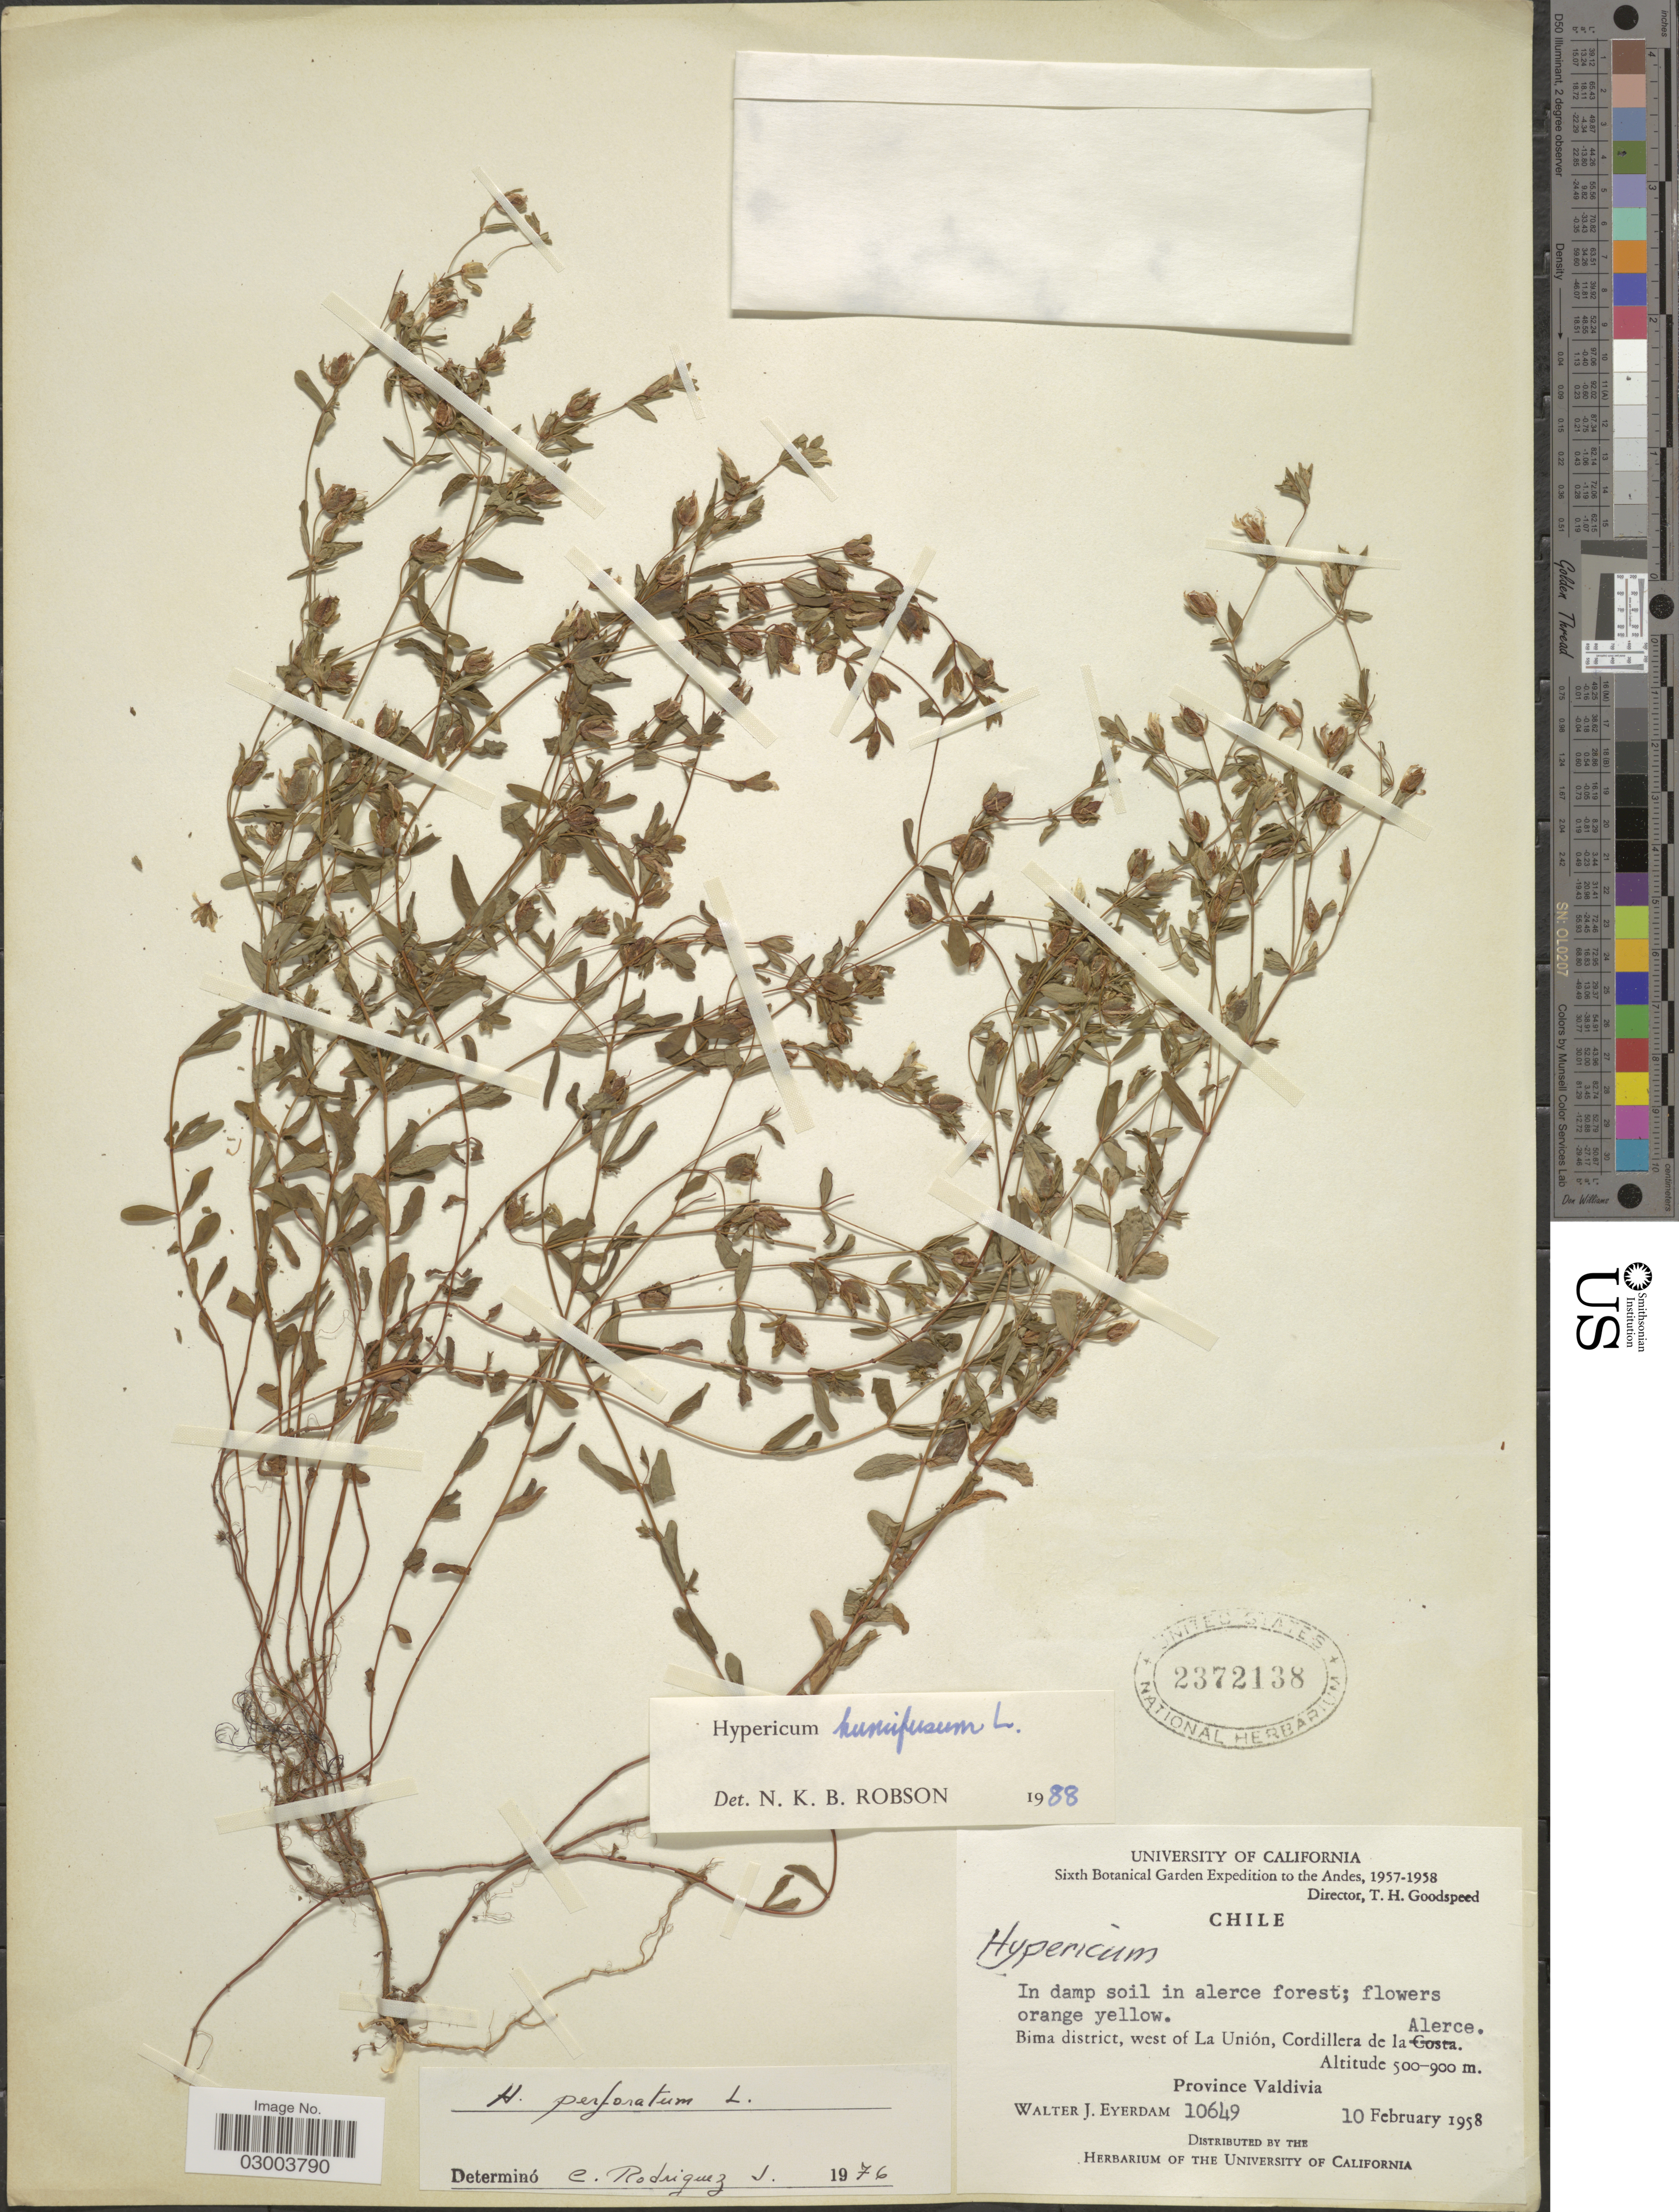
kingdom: Plantae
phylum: Tracheophyta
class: Magnoliopsida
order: Malpighiales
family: Hypericaceae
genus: Hypericum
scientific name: Hypericum humifusum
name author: L.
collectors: W. J. Eyerdam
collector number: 10649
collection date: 1958-02-10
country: Chile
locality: The Andes, Bima district, west of La Unión, Cordillera de la Alerce. Province Valdivia.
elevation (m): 500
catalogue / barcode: US 2372138